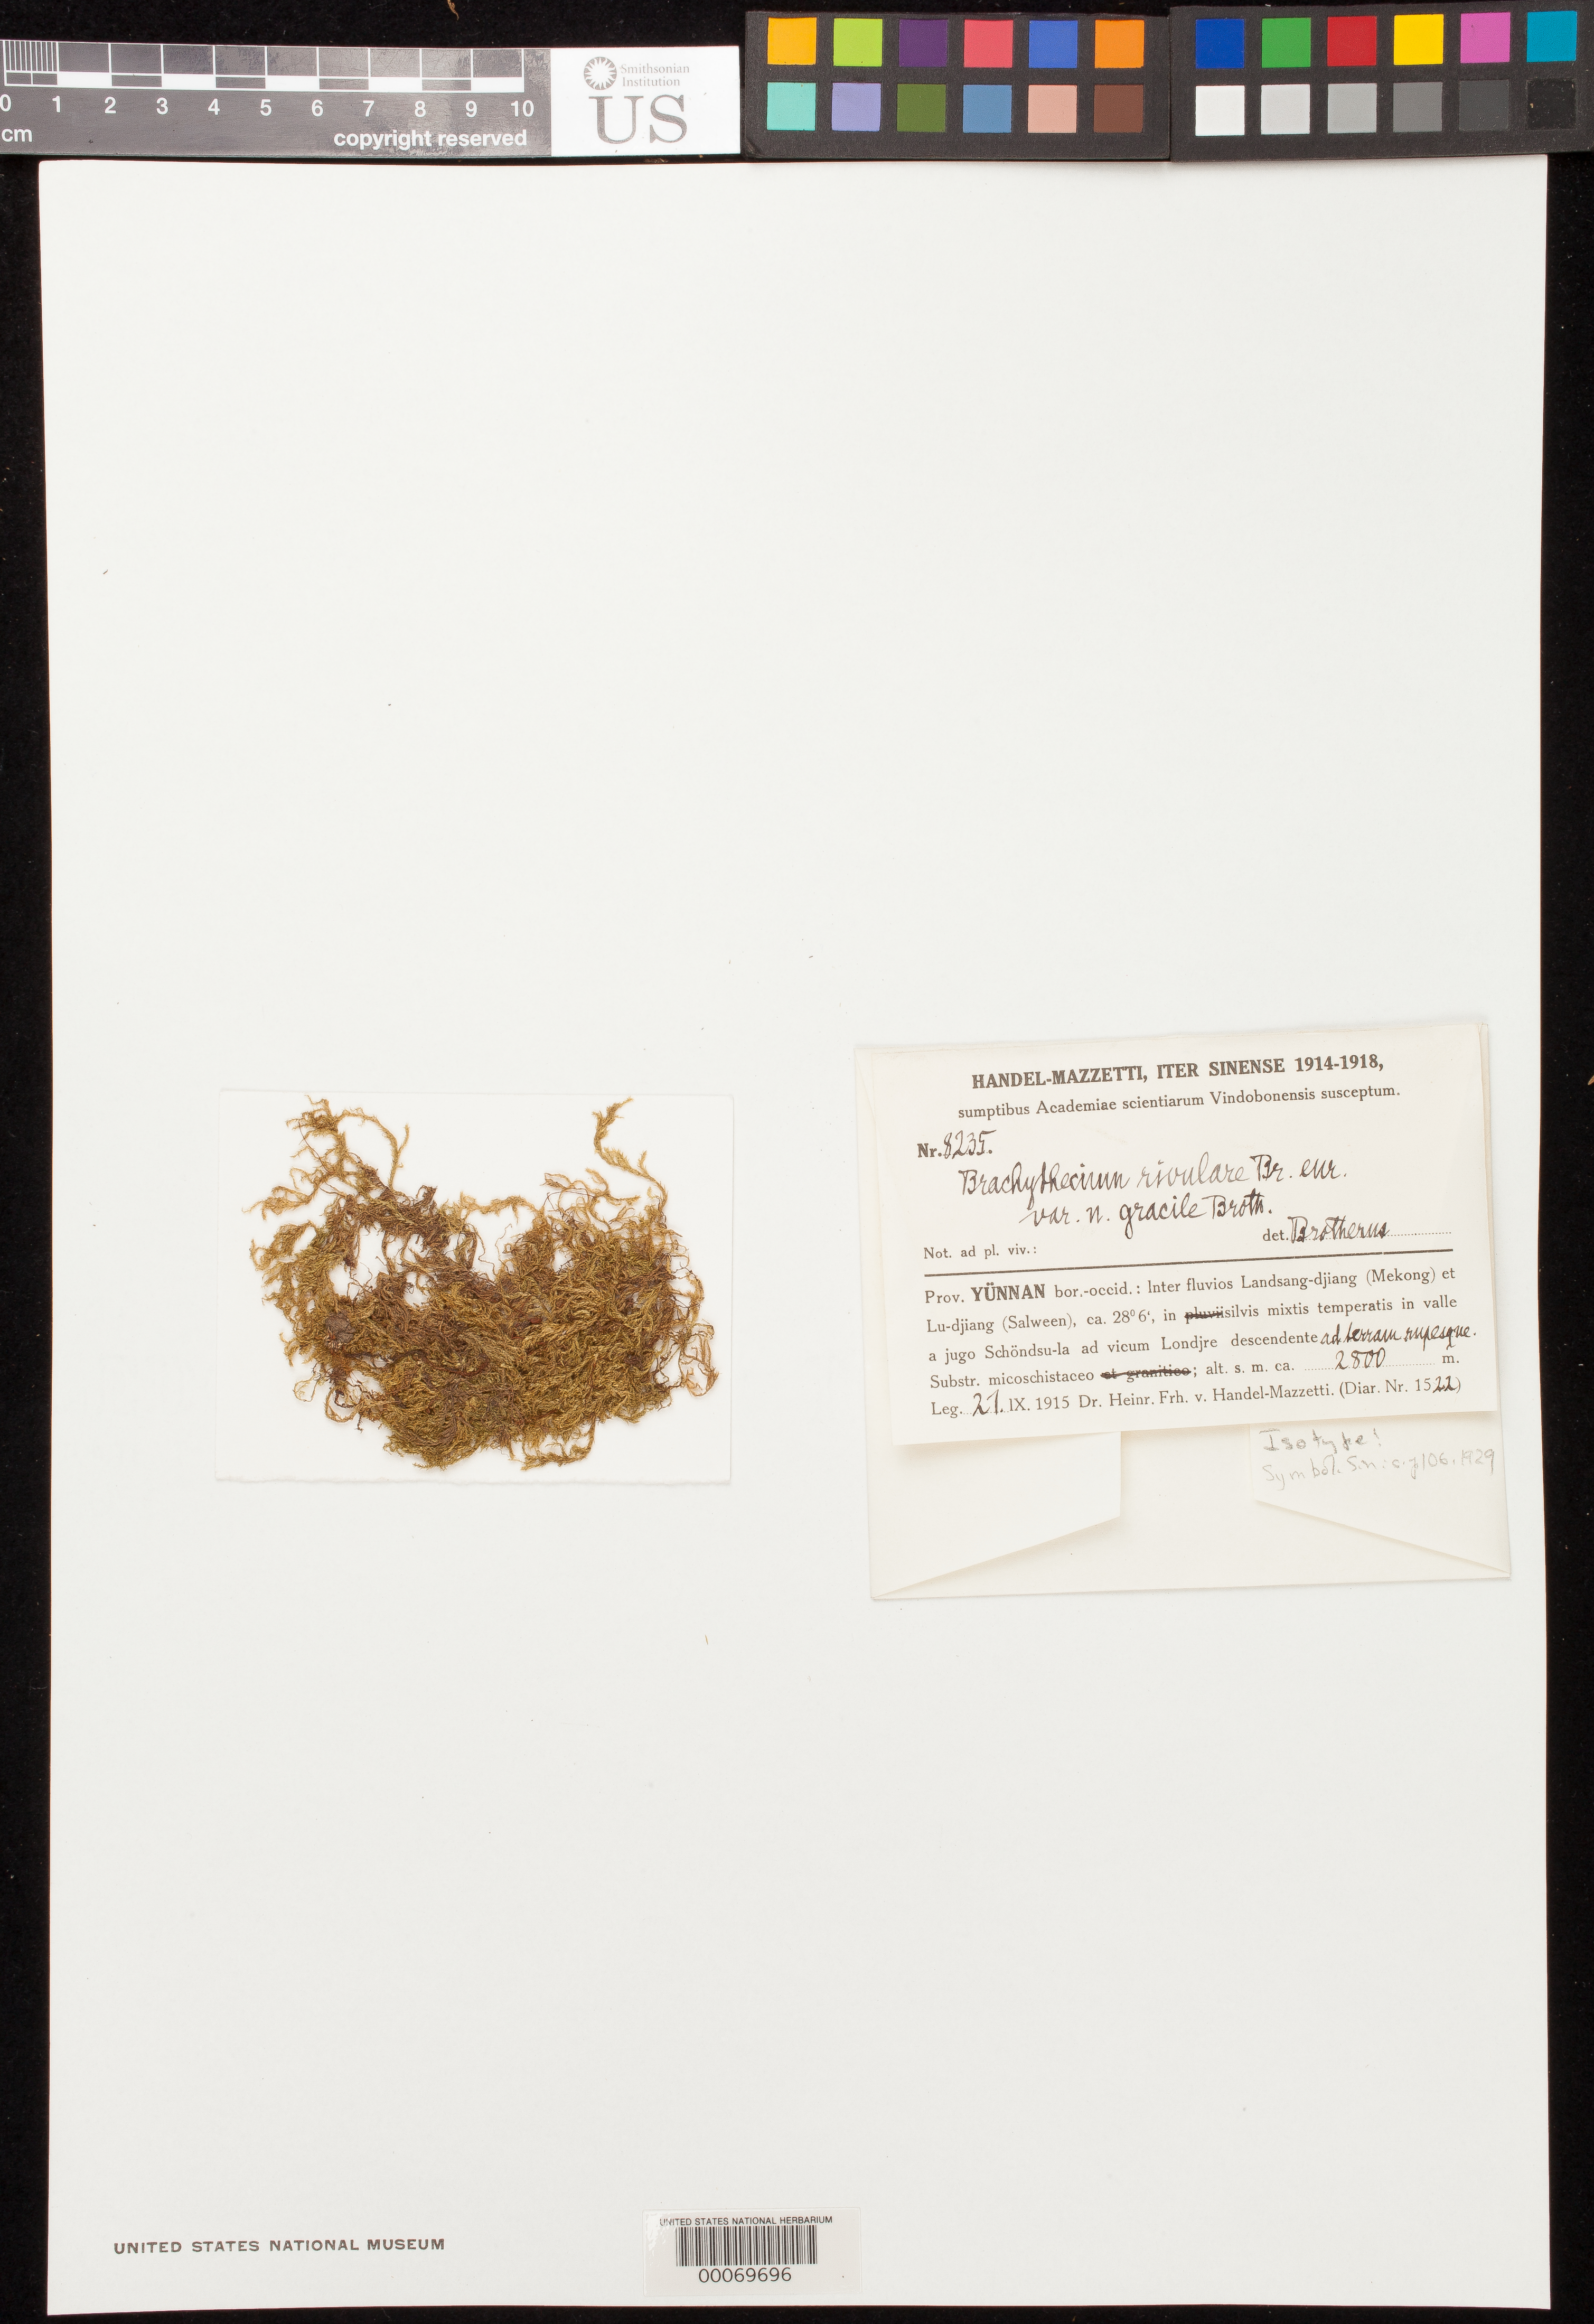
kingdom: Plantae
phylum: Bryophyta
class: Bryopsida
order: Hypnales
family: Brachytheciaceae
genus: Brachythecium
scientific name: Brachythecium rivulare var. gracile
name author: Broth. in Hand.-Mazz.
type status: Isotype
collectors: H. Handel-Mazzetti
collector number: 8235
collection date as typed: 21 Sep 1915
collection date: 1915-09-21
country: China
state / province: Yunnan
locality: Mekong & Salween, Valle Schondsu-la, ad vicum Londj. [Mekong & Salween, Schondsu-la Valley, to village of Londj.]